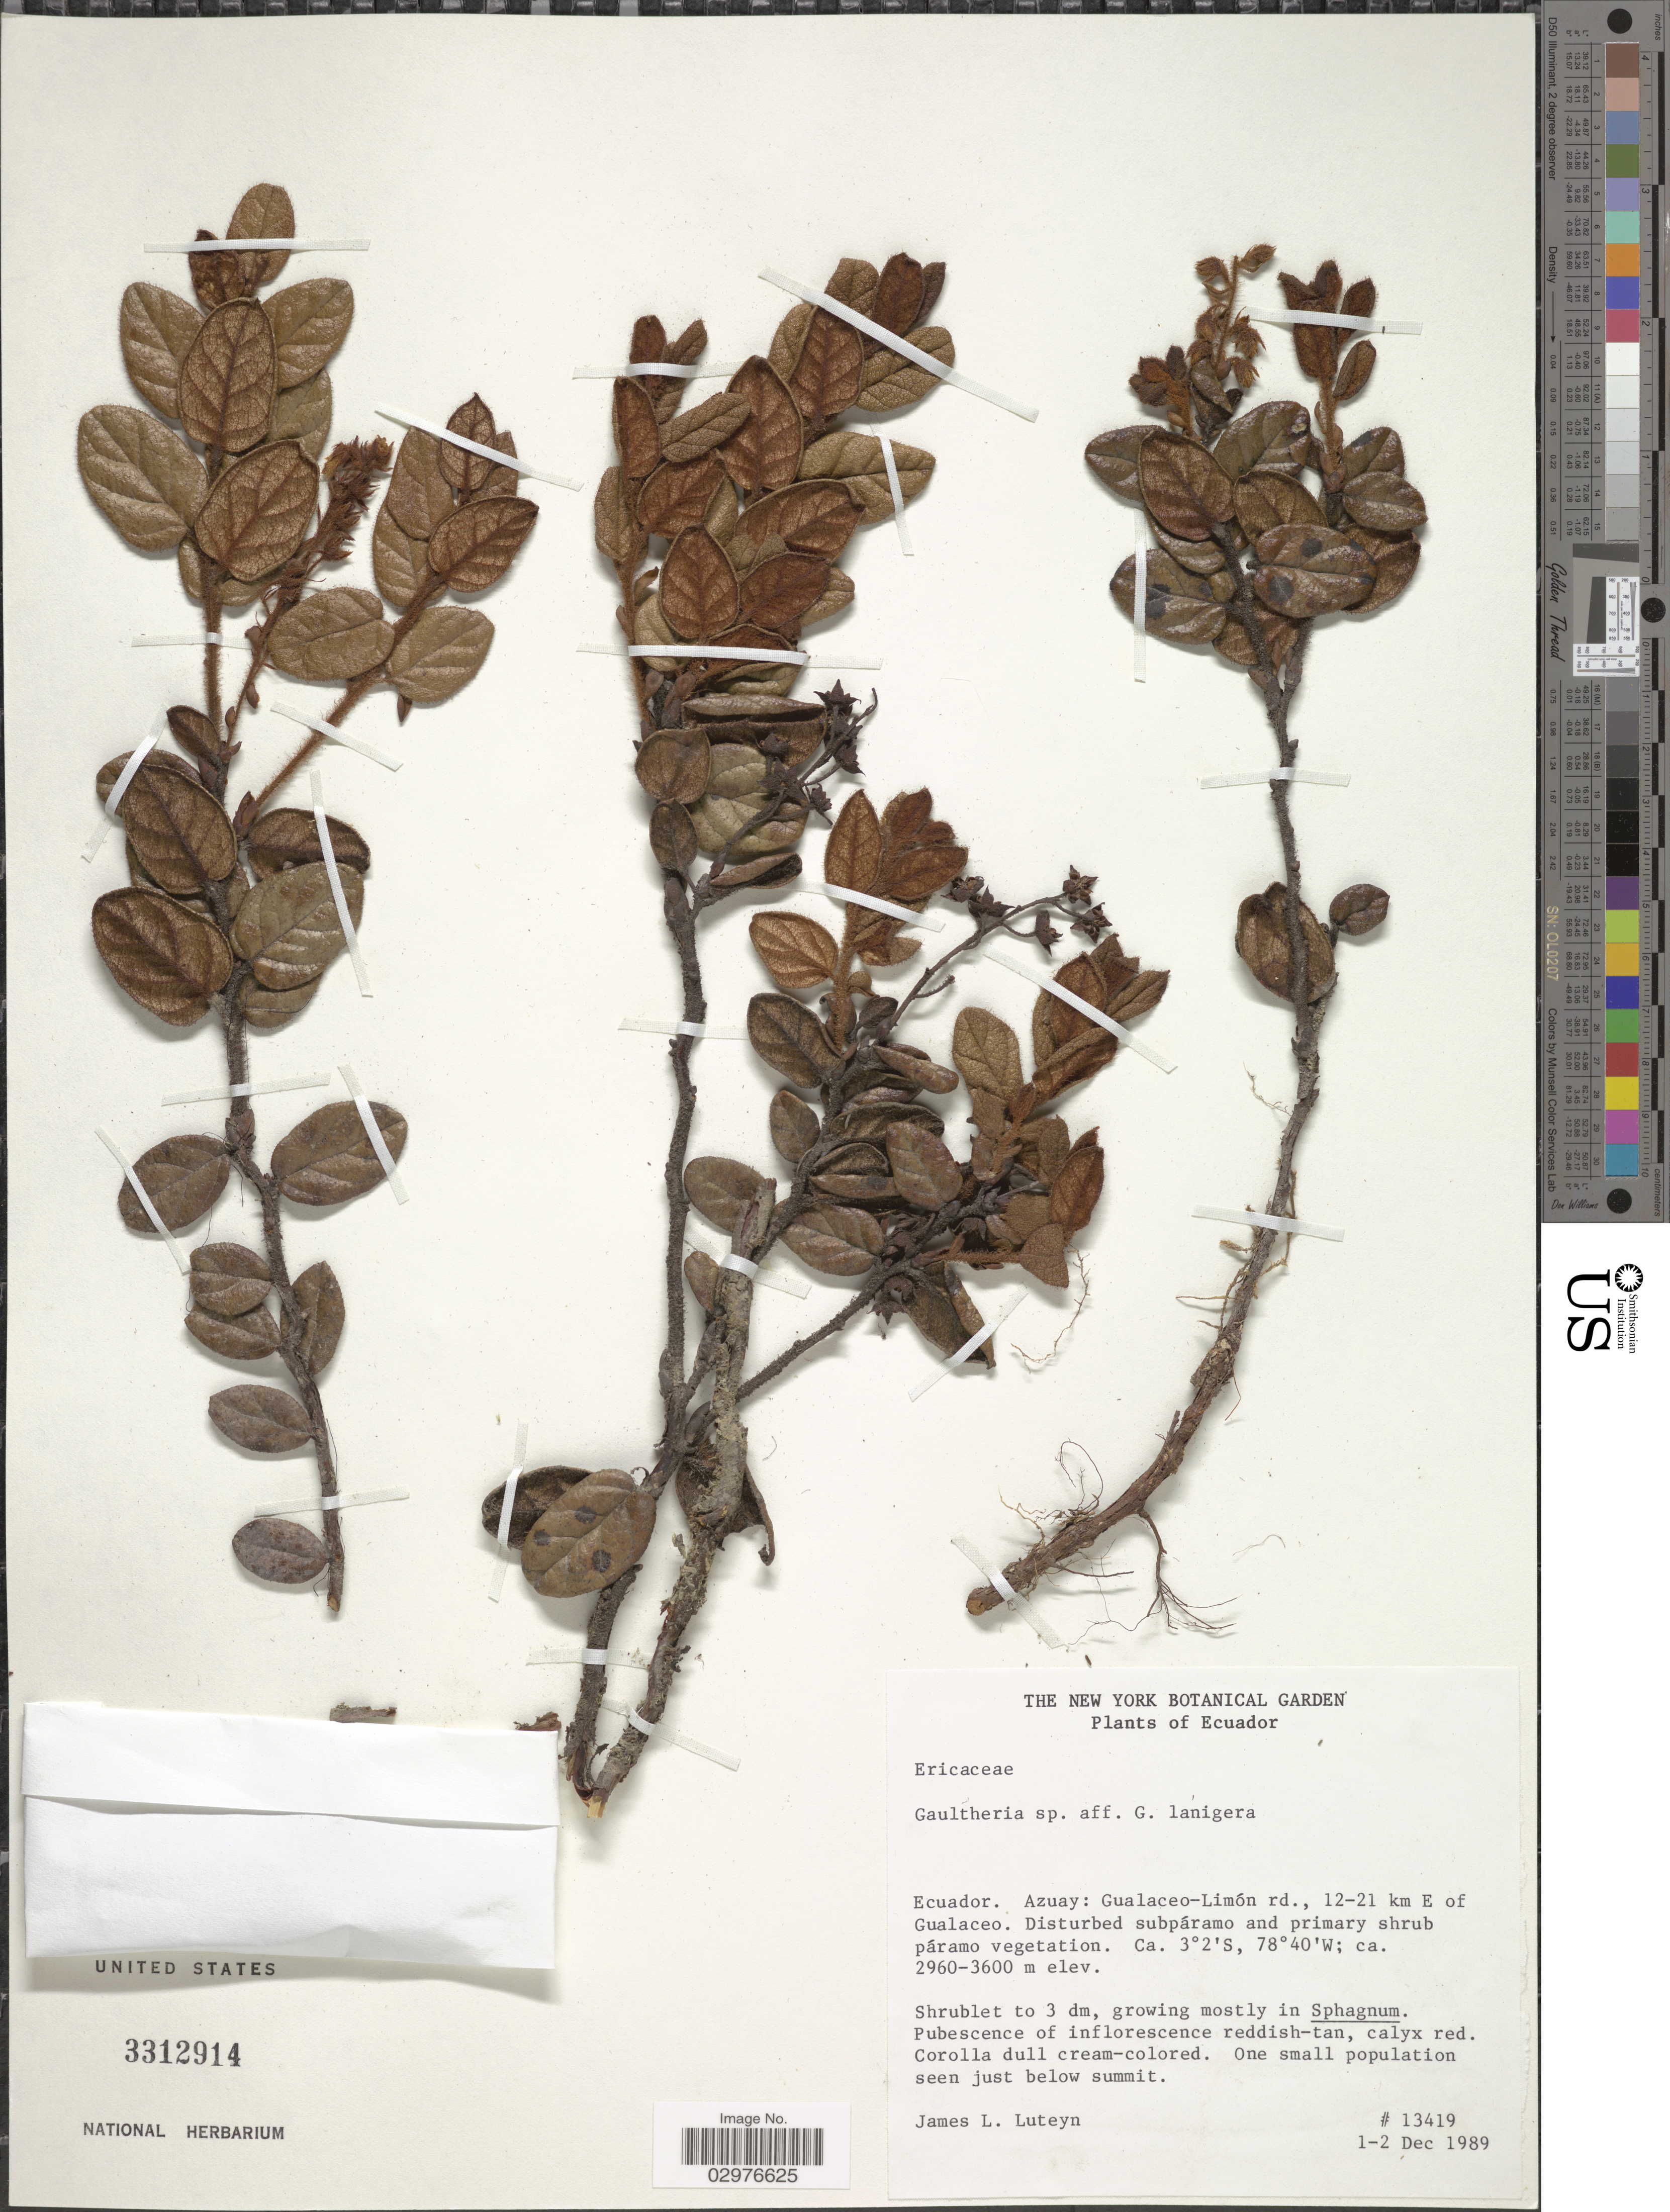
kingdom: Plantae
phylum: Tracheophyta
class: Magnoliopsida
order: Ericales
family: Ericaceae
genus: Gaultheria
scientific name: Gaultheria lanigera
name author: Hook.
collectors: J. Luteyn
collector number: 13419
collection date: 1989-12-01/1989-12-02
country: Ecuador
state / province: Azuay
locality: Gualaceo-Limón rd., 12-21 km E of Gualaceo.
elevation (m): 2960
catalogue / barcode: US 3312914